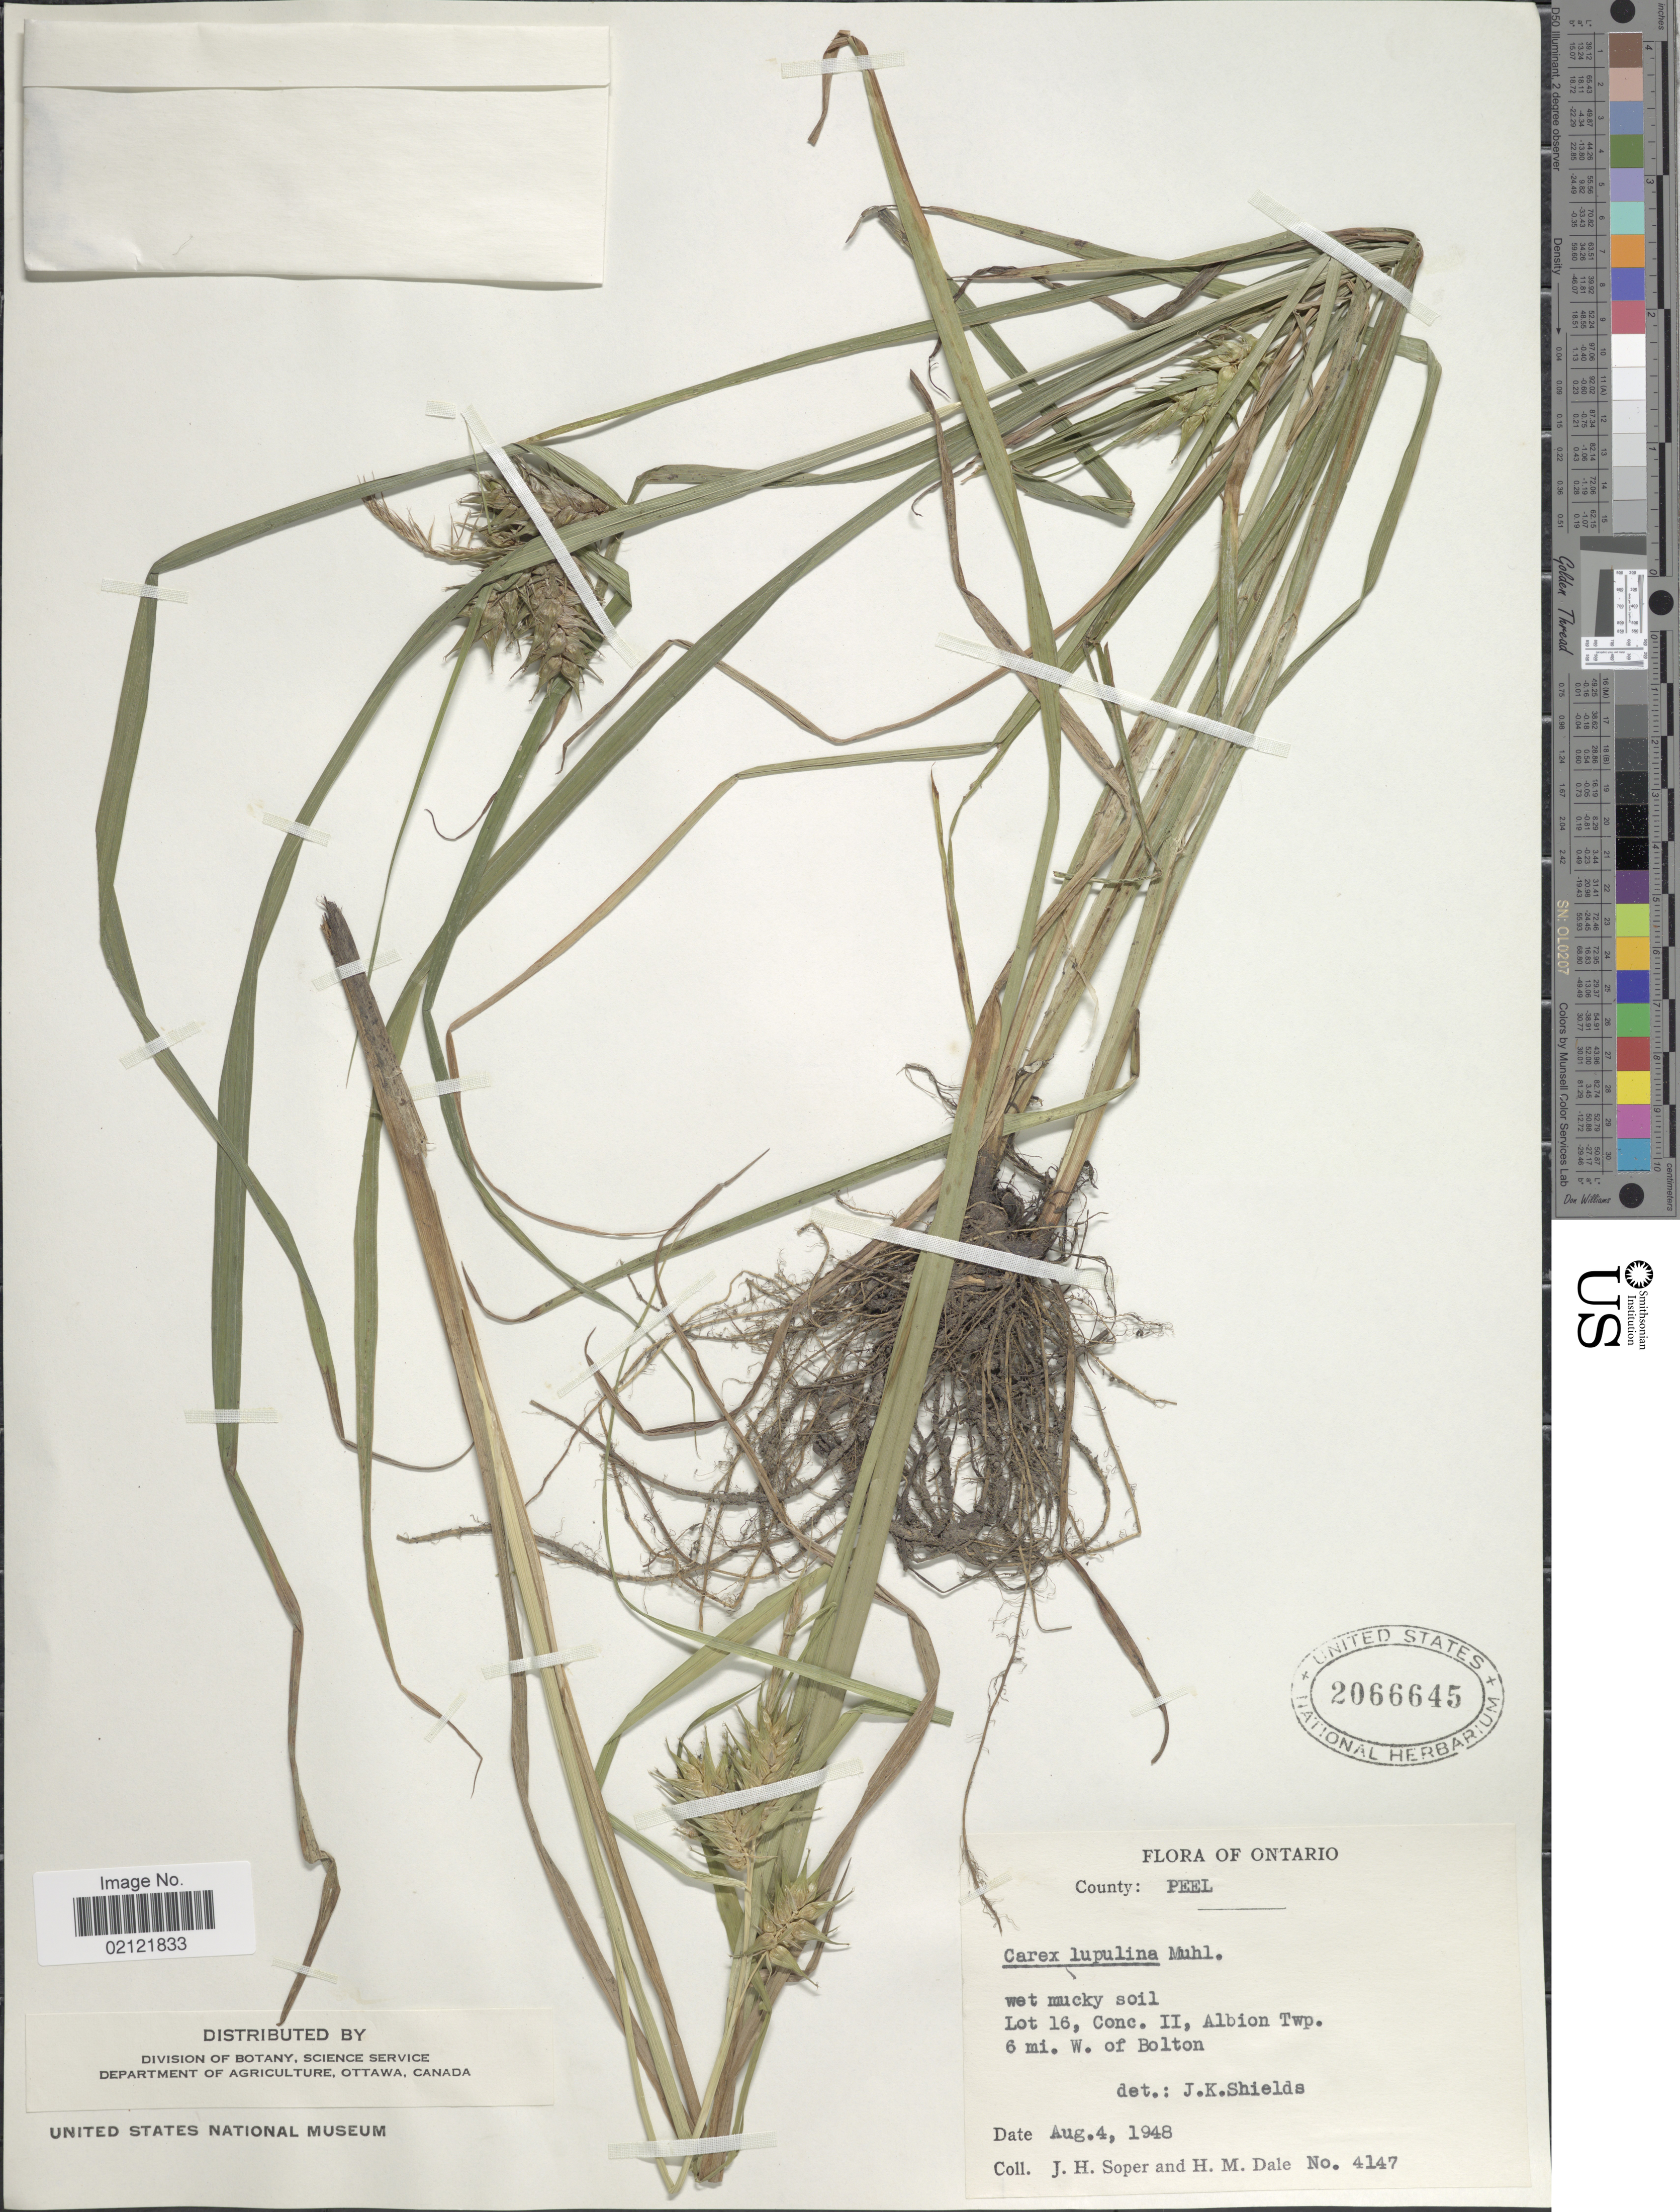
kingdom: Plantae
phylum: Tracheophyta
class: Liliopsida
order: Poales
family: Cyperaceae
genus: Carex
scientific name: Carex lupulina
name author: Muhl. ex Willd.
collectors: J. H. Soper & H. M. Dale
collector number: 4147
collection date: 1948-08-04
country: Canada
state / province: Ontario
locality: County: Peel. Wet mucky soil. Lot 16, Conc. II, Albion Twp. 6 mi. W. of Bolton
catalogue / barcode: US 2066645